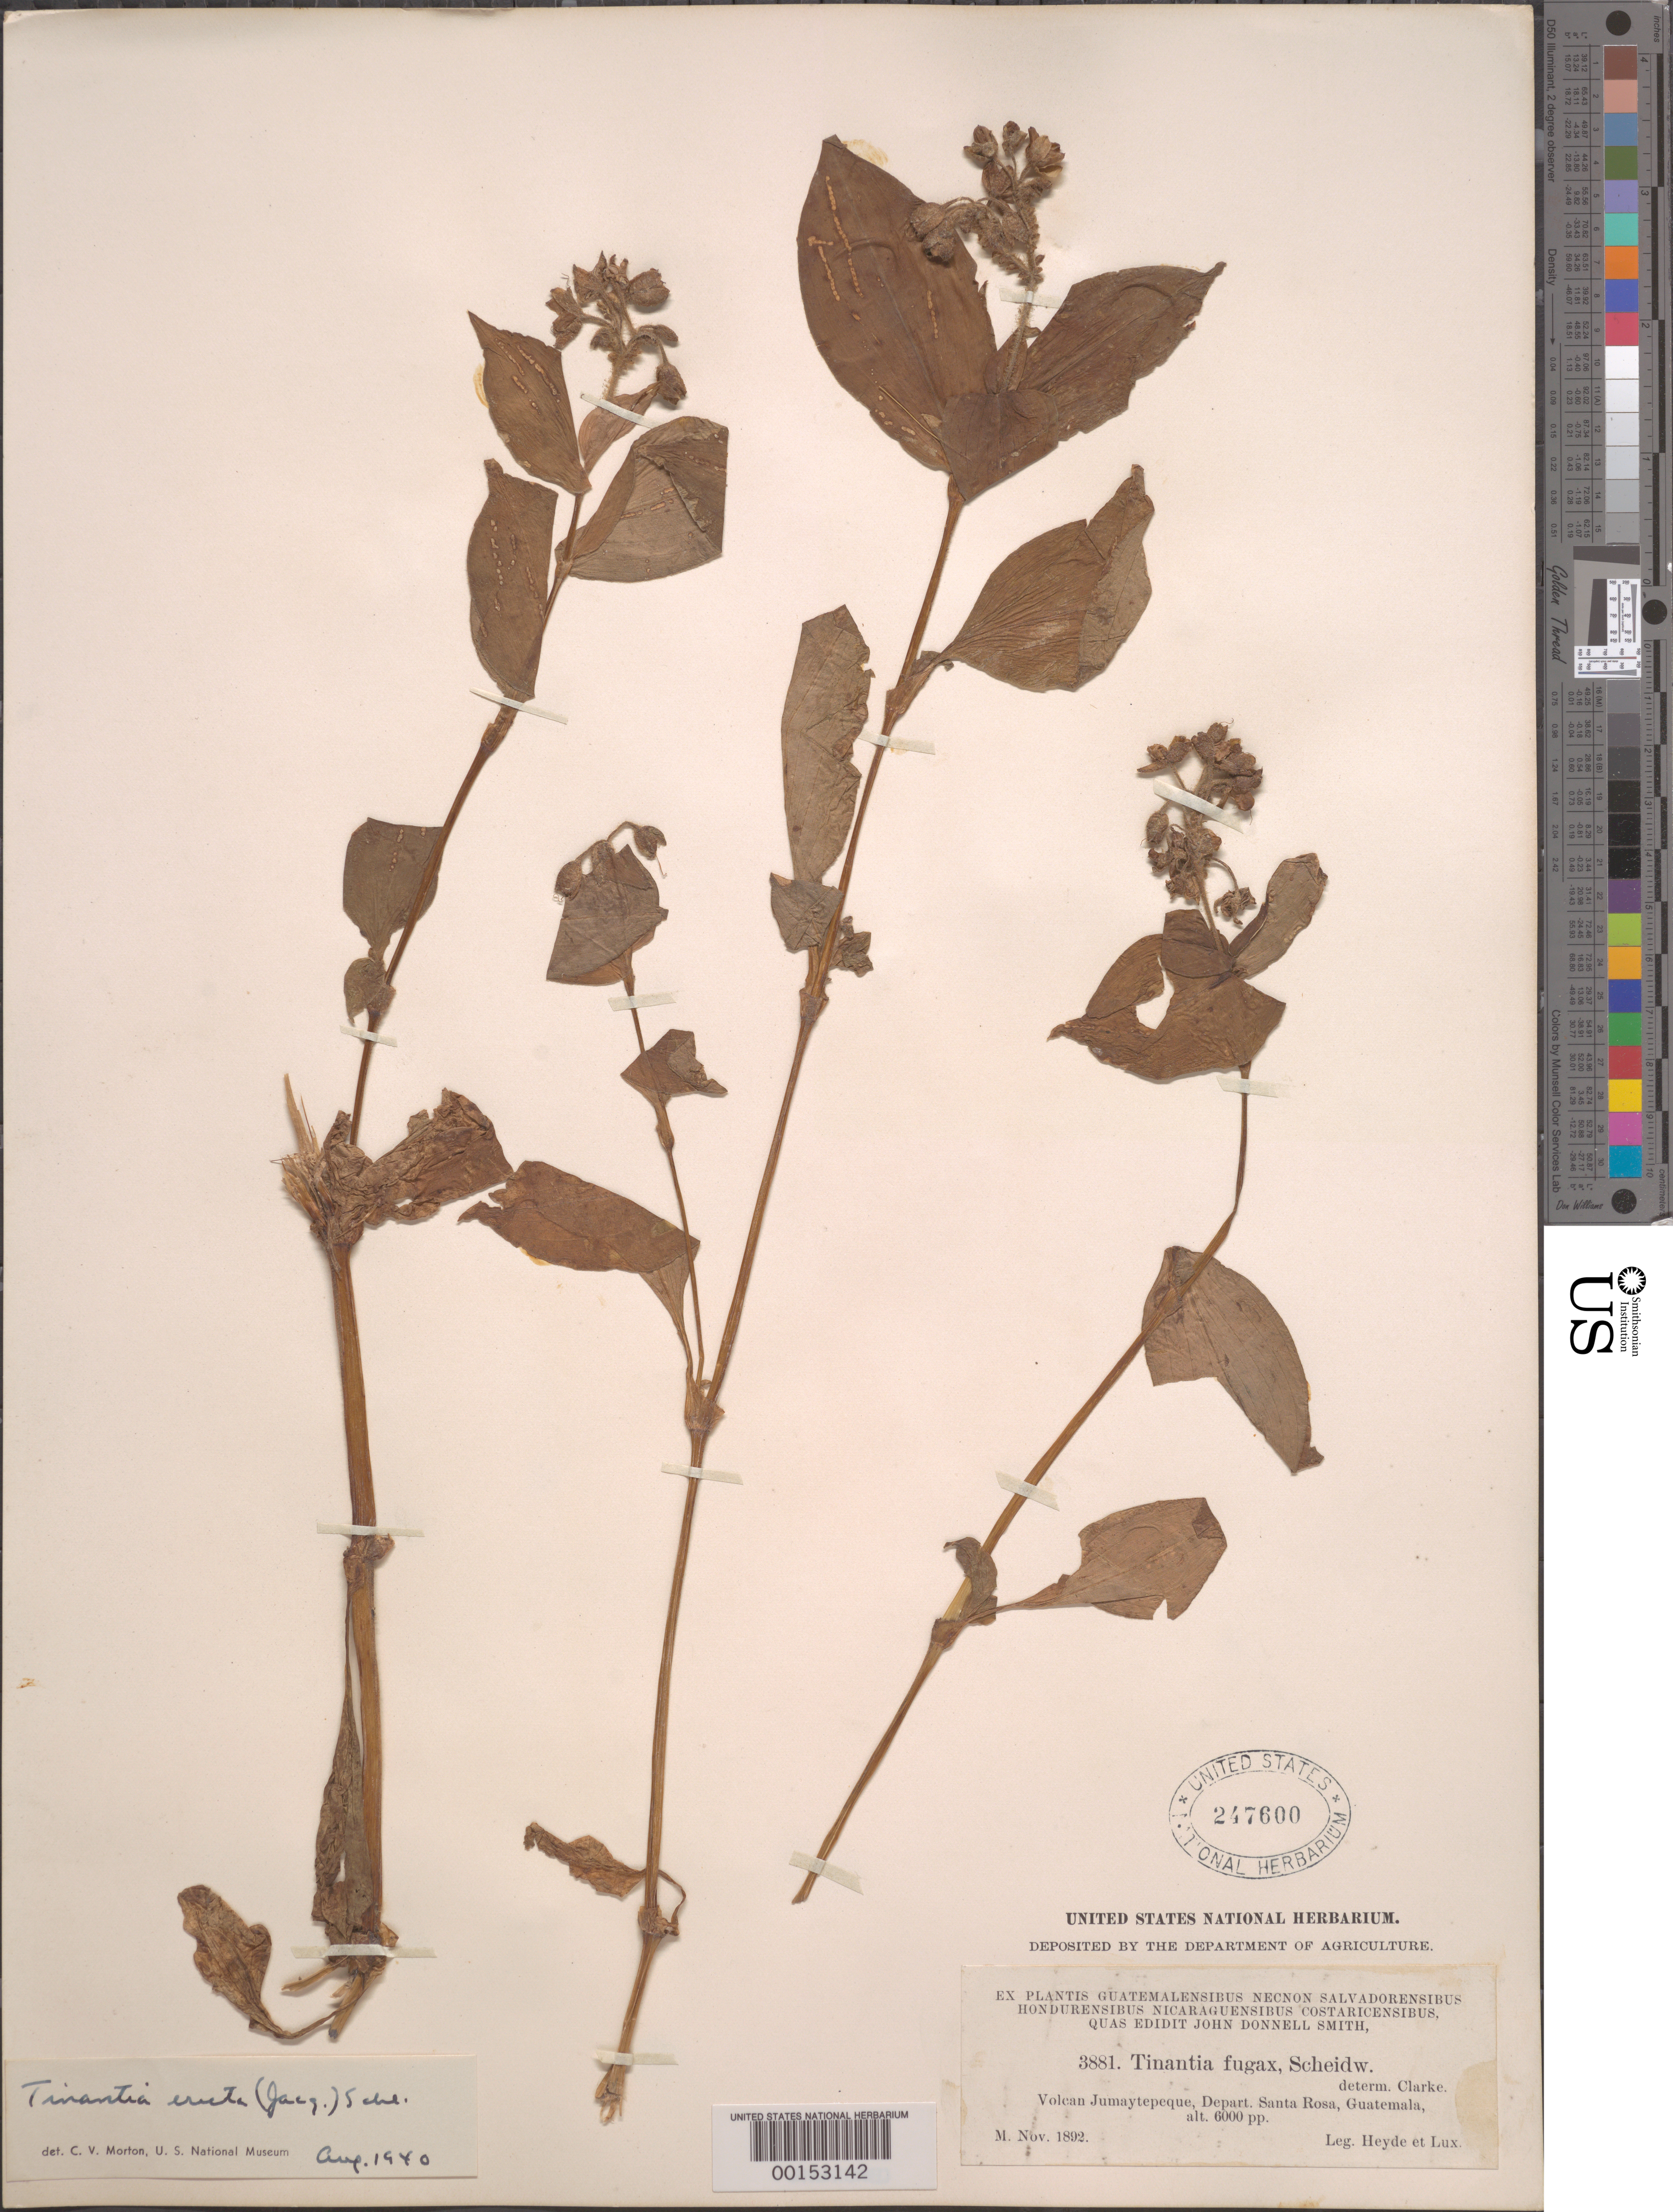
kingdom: Plantae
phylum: Tracheophyta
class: Liliopsida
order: Commelinales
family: Commelinaceae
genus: Tinantia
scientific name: Tinantia erecta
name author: (Jacq.) Fenzl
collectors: E. T. Heyde & E. Lux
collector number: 3881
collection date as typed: Nov 1892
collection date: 1892-11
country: Guatemala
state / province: Santa Rosa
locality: Volcan Jumaytepeque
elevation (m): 1830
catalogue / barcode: US 247600